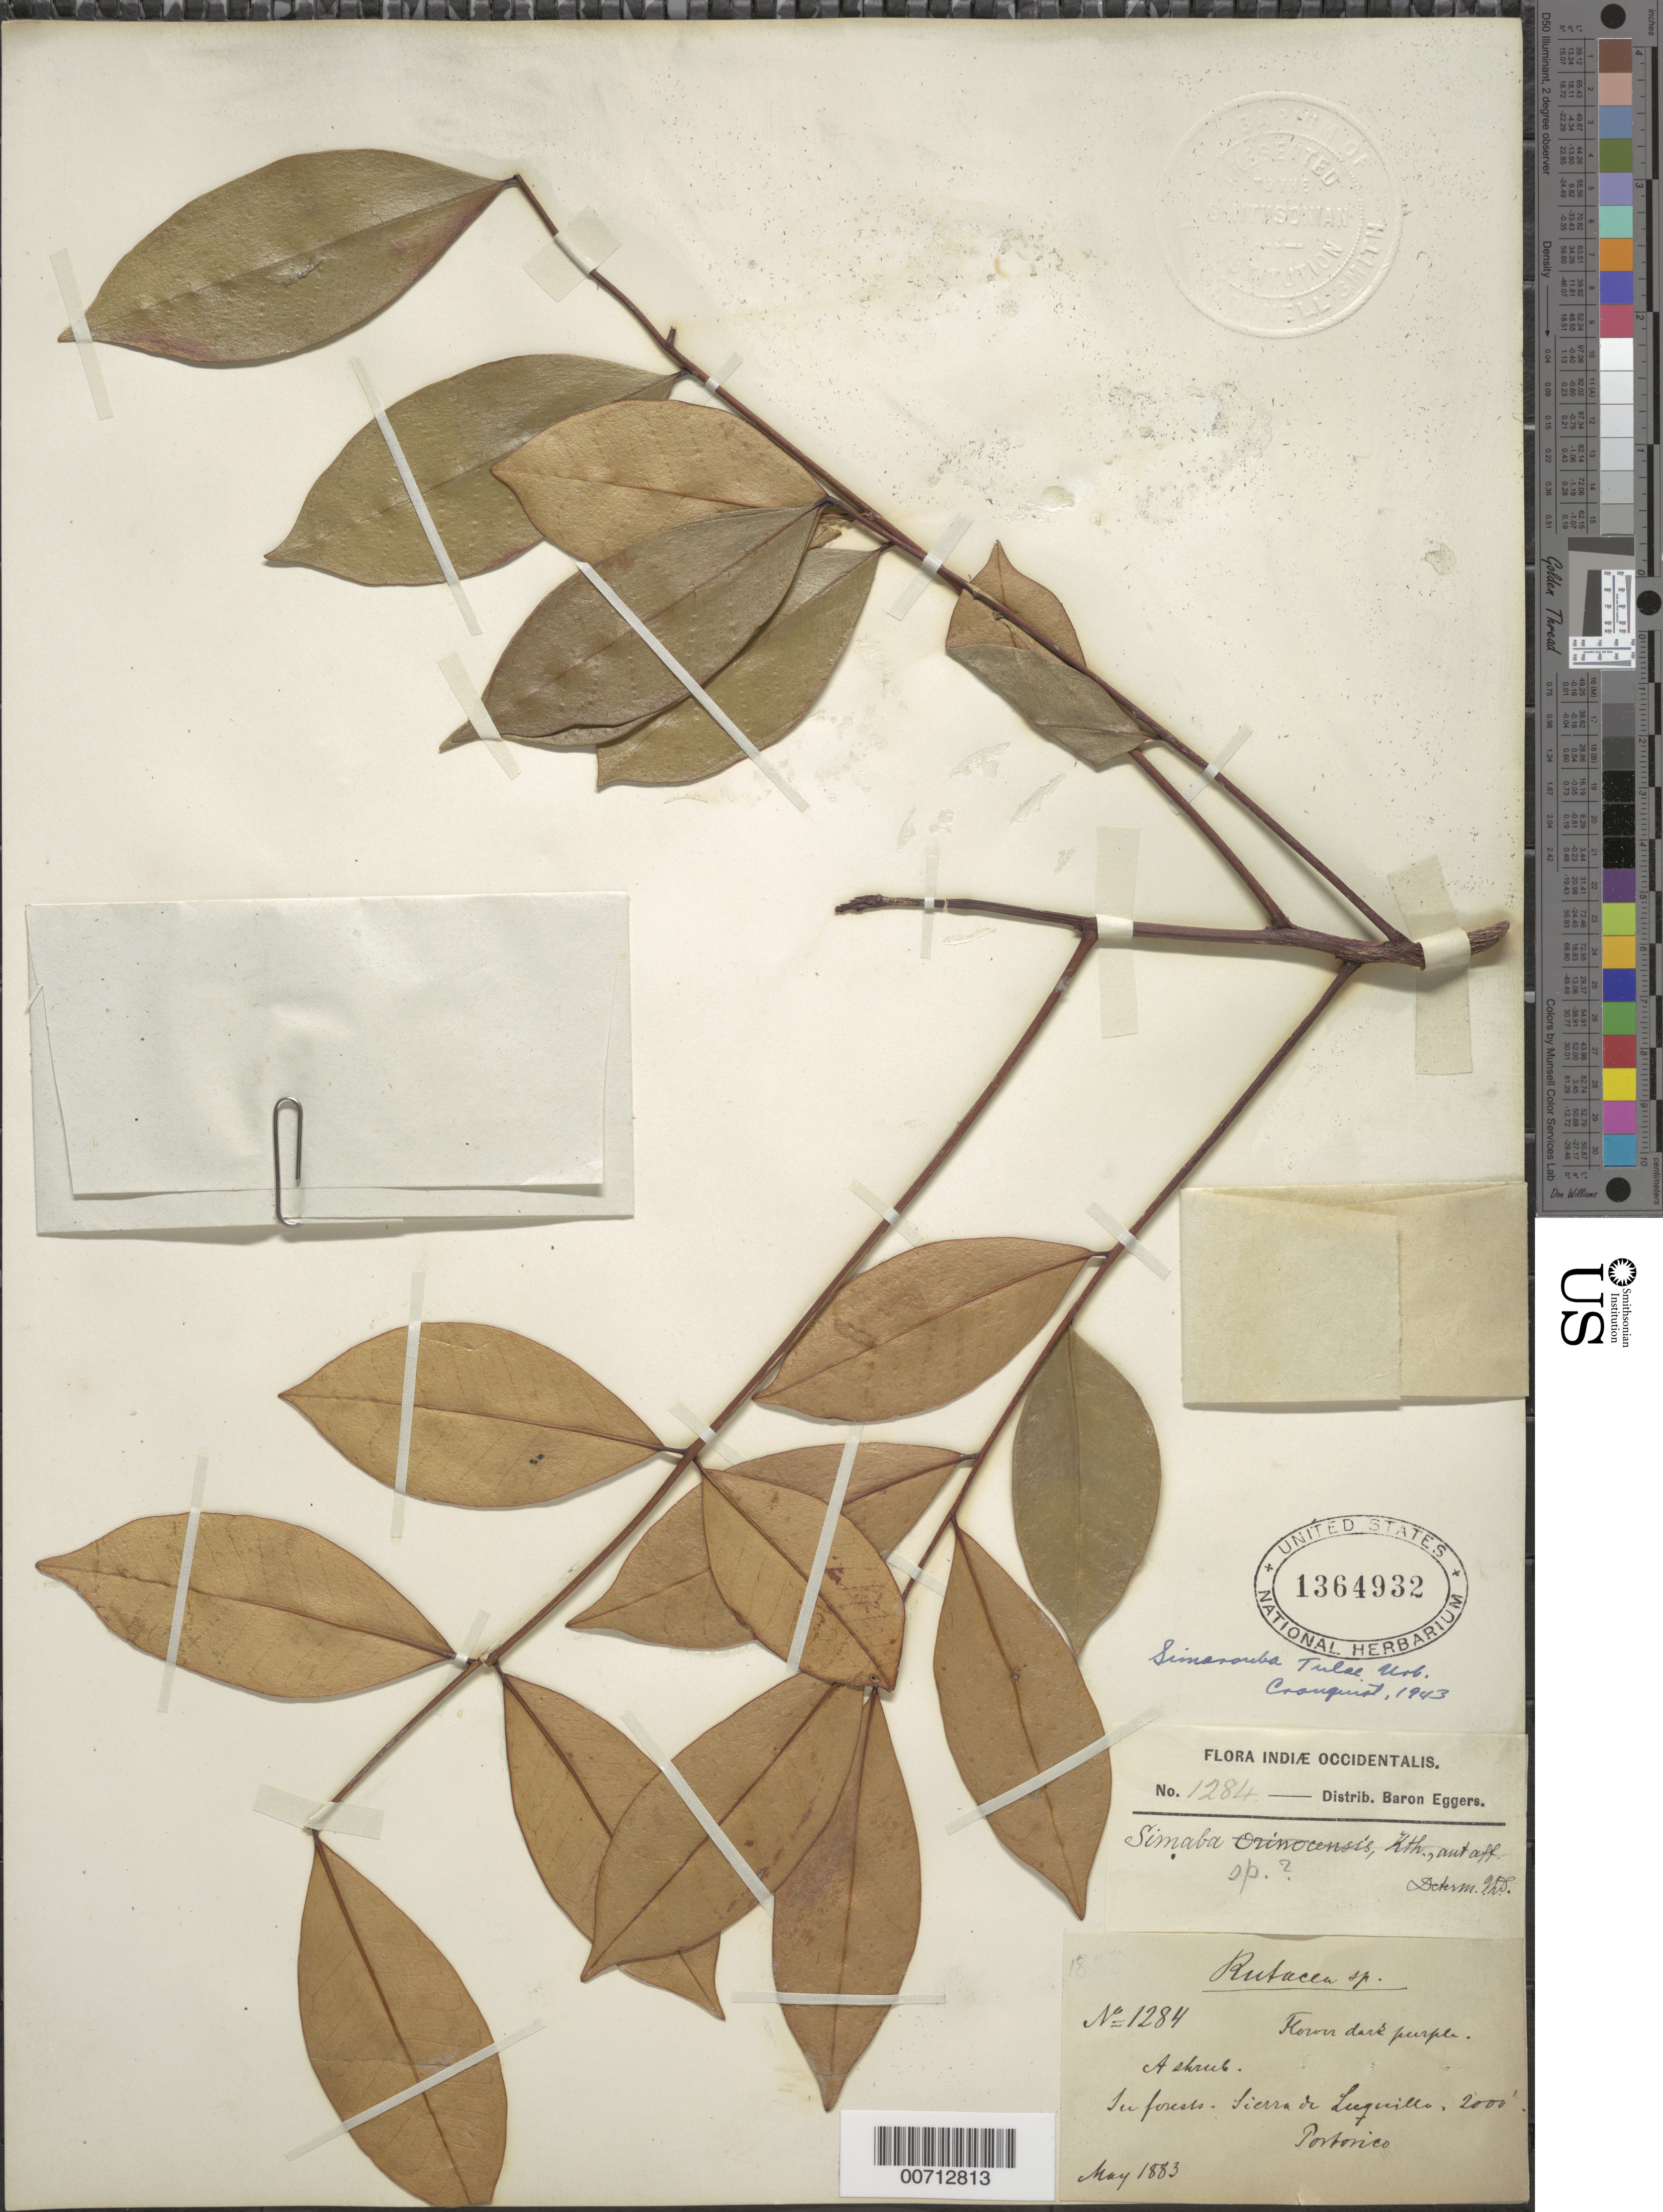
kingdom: Plantae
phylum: Tracheophyta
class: Magnoliopsida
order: Sapindales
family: Simaroubaceae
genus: Simarouba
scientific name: Simarouba tulae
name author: Urb.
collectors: H. F. A. von Eggers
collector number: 1284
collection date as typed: May 1883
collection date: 1883-05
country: Puerto Rico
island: Greater Antilles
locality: Sierra de Luquillo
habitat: In forest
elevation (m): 610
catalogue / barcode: US 1364932